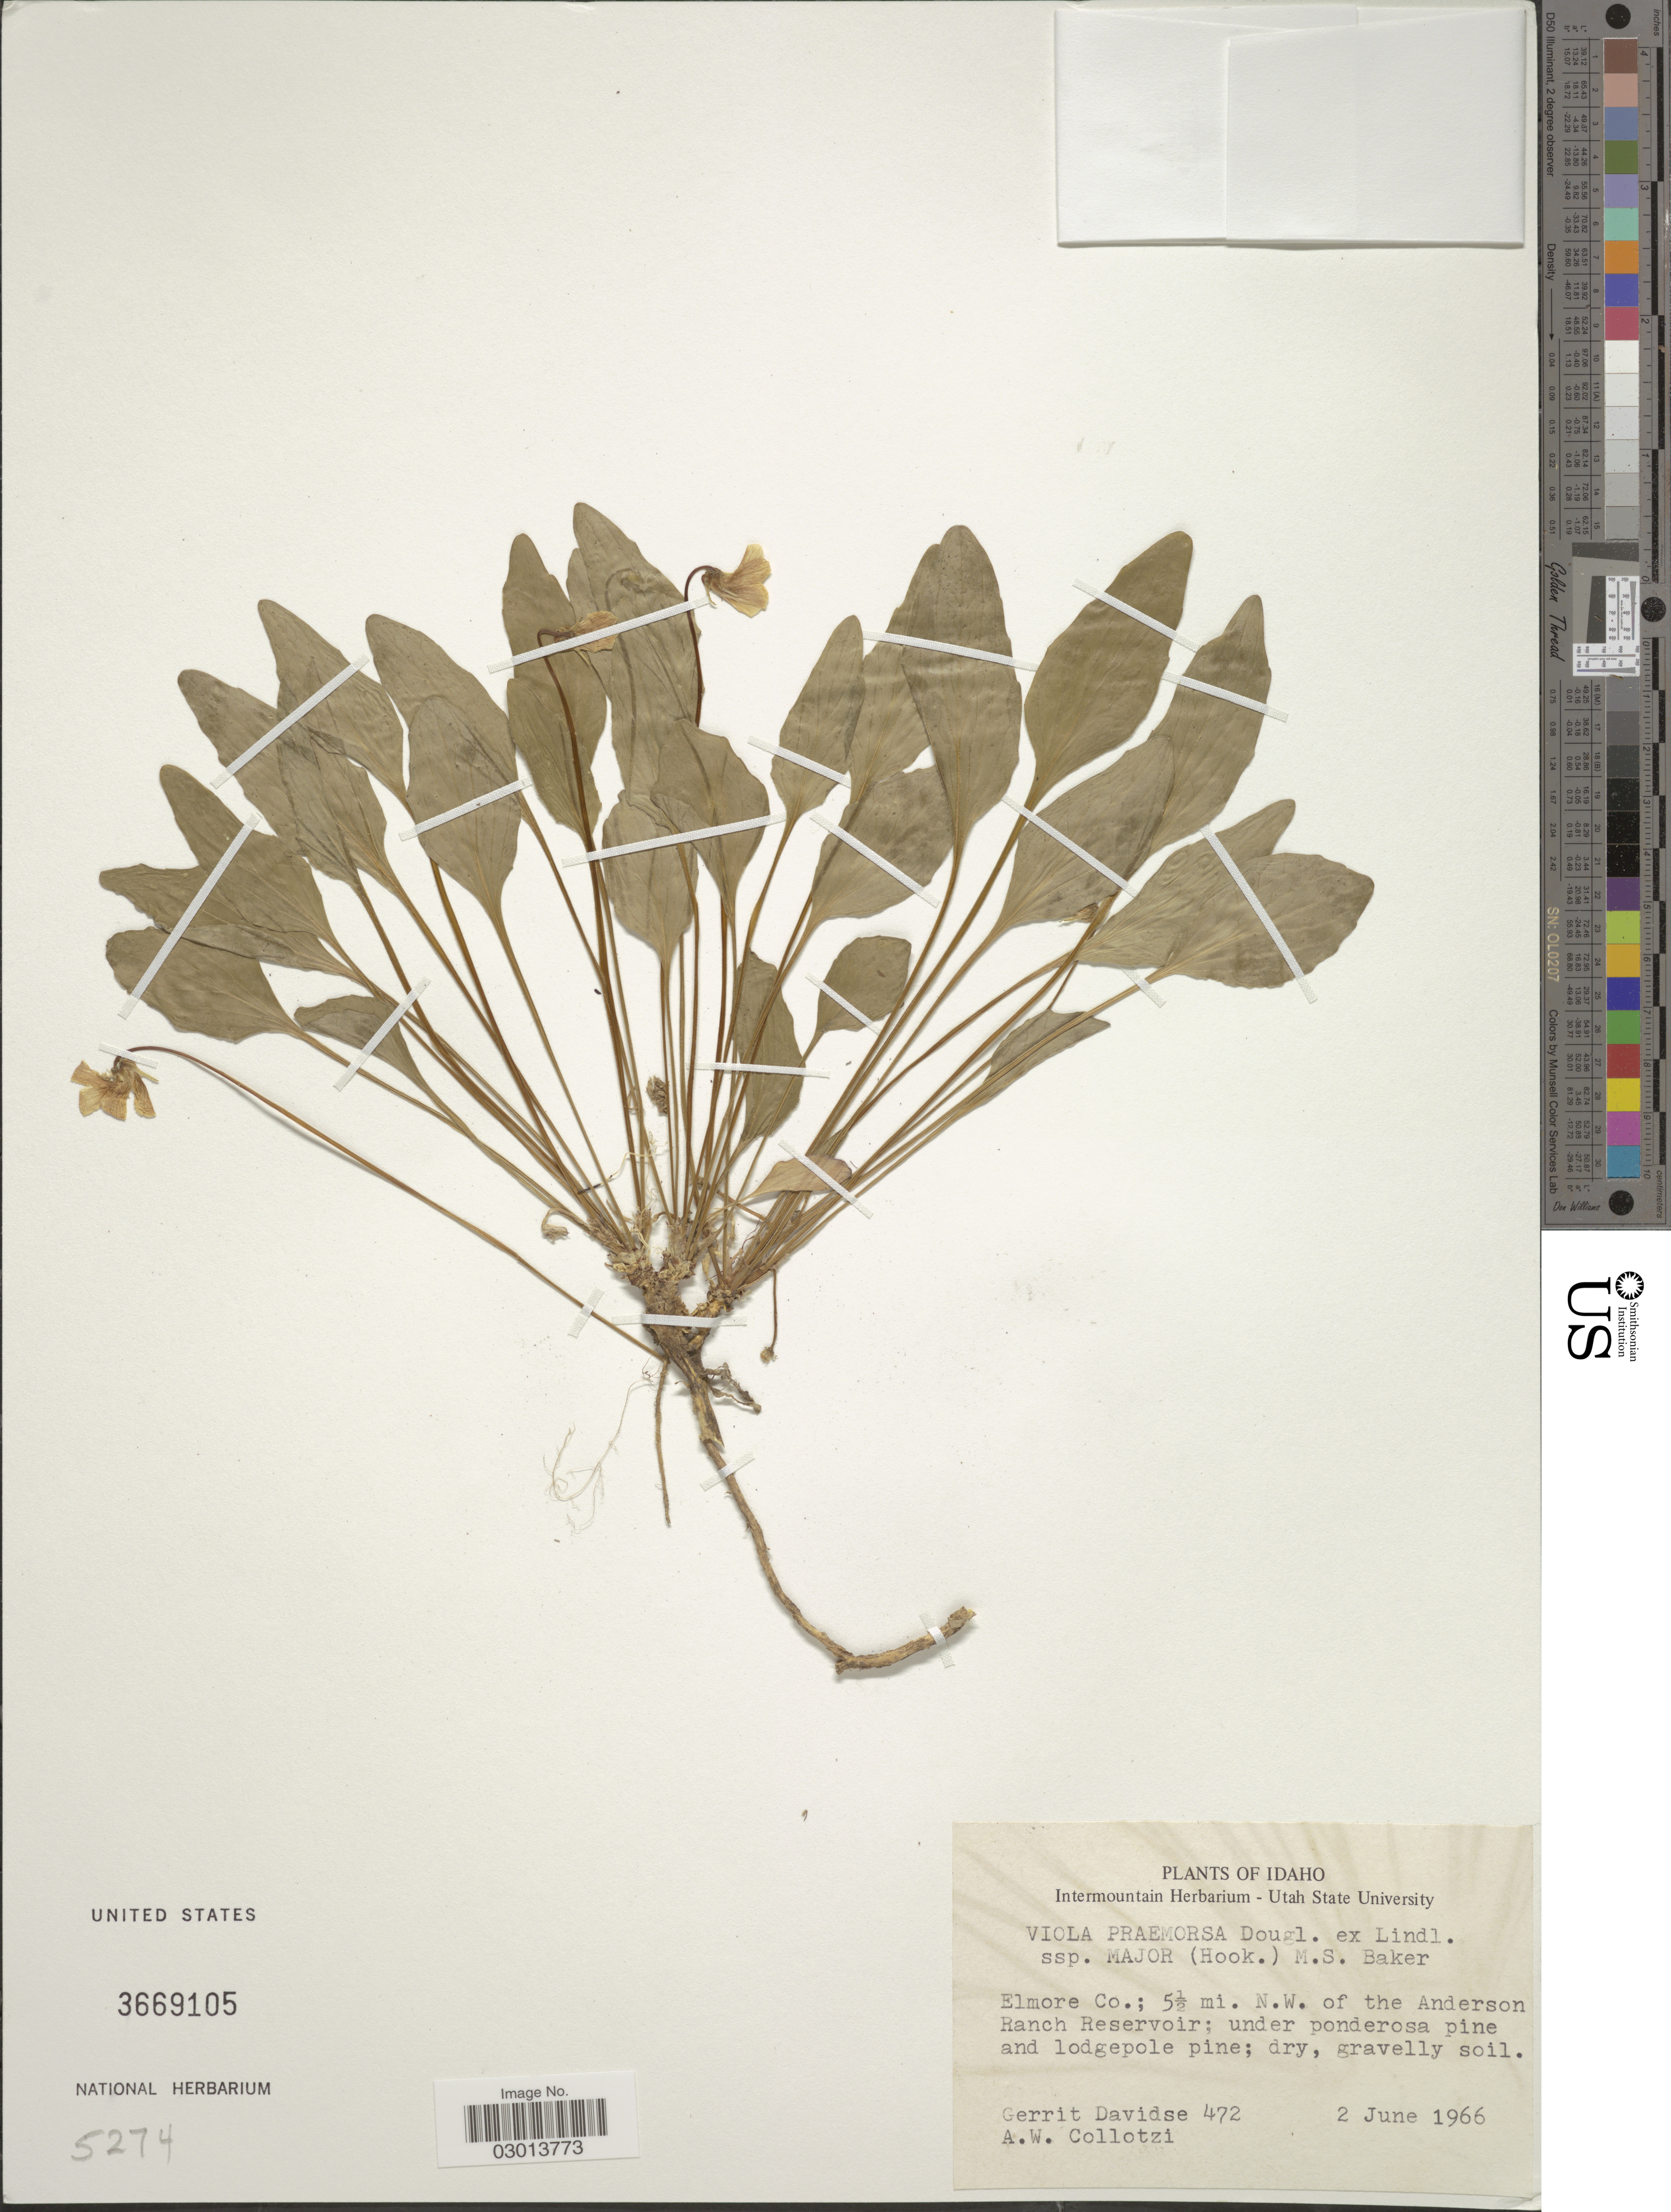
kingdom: Plantae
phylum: Tracheophyta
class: Magnoliopsida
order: Malpighiales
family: Violaceae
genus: Viola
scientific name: Viola praemorsa subsp. major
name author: (Hook.) M.S. Baker & Clausen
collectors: G. Davidse & A. W. Collotzi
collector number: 472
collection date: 1966-06-02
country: United States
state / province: Idaho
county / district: Elmore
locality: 5½ mi. N.W. of the Anderson Ranch Reservoir.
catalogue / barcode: US 3669105